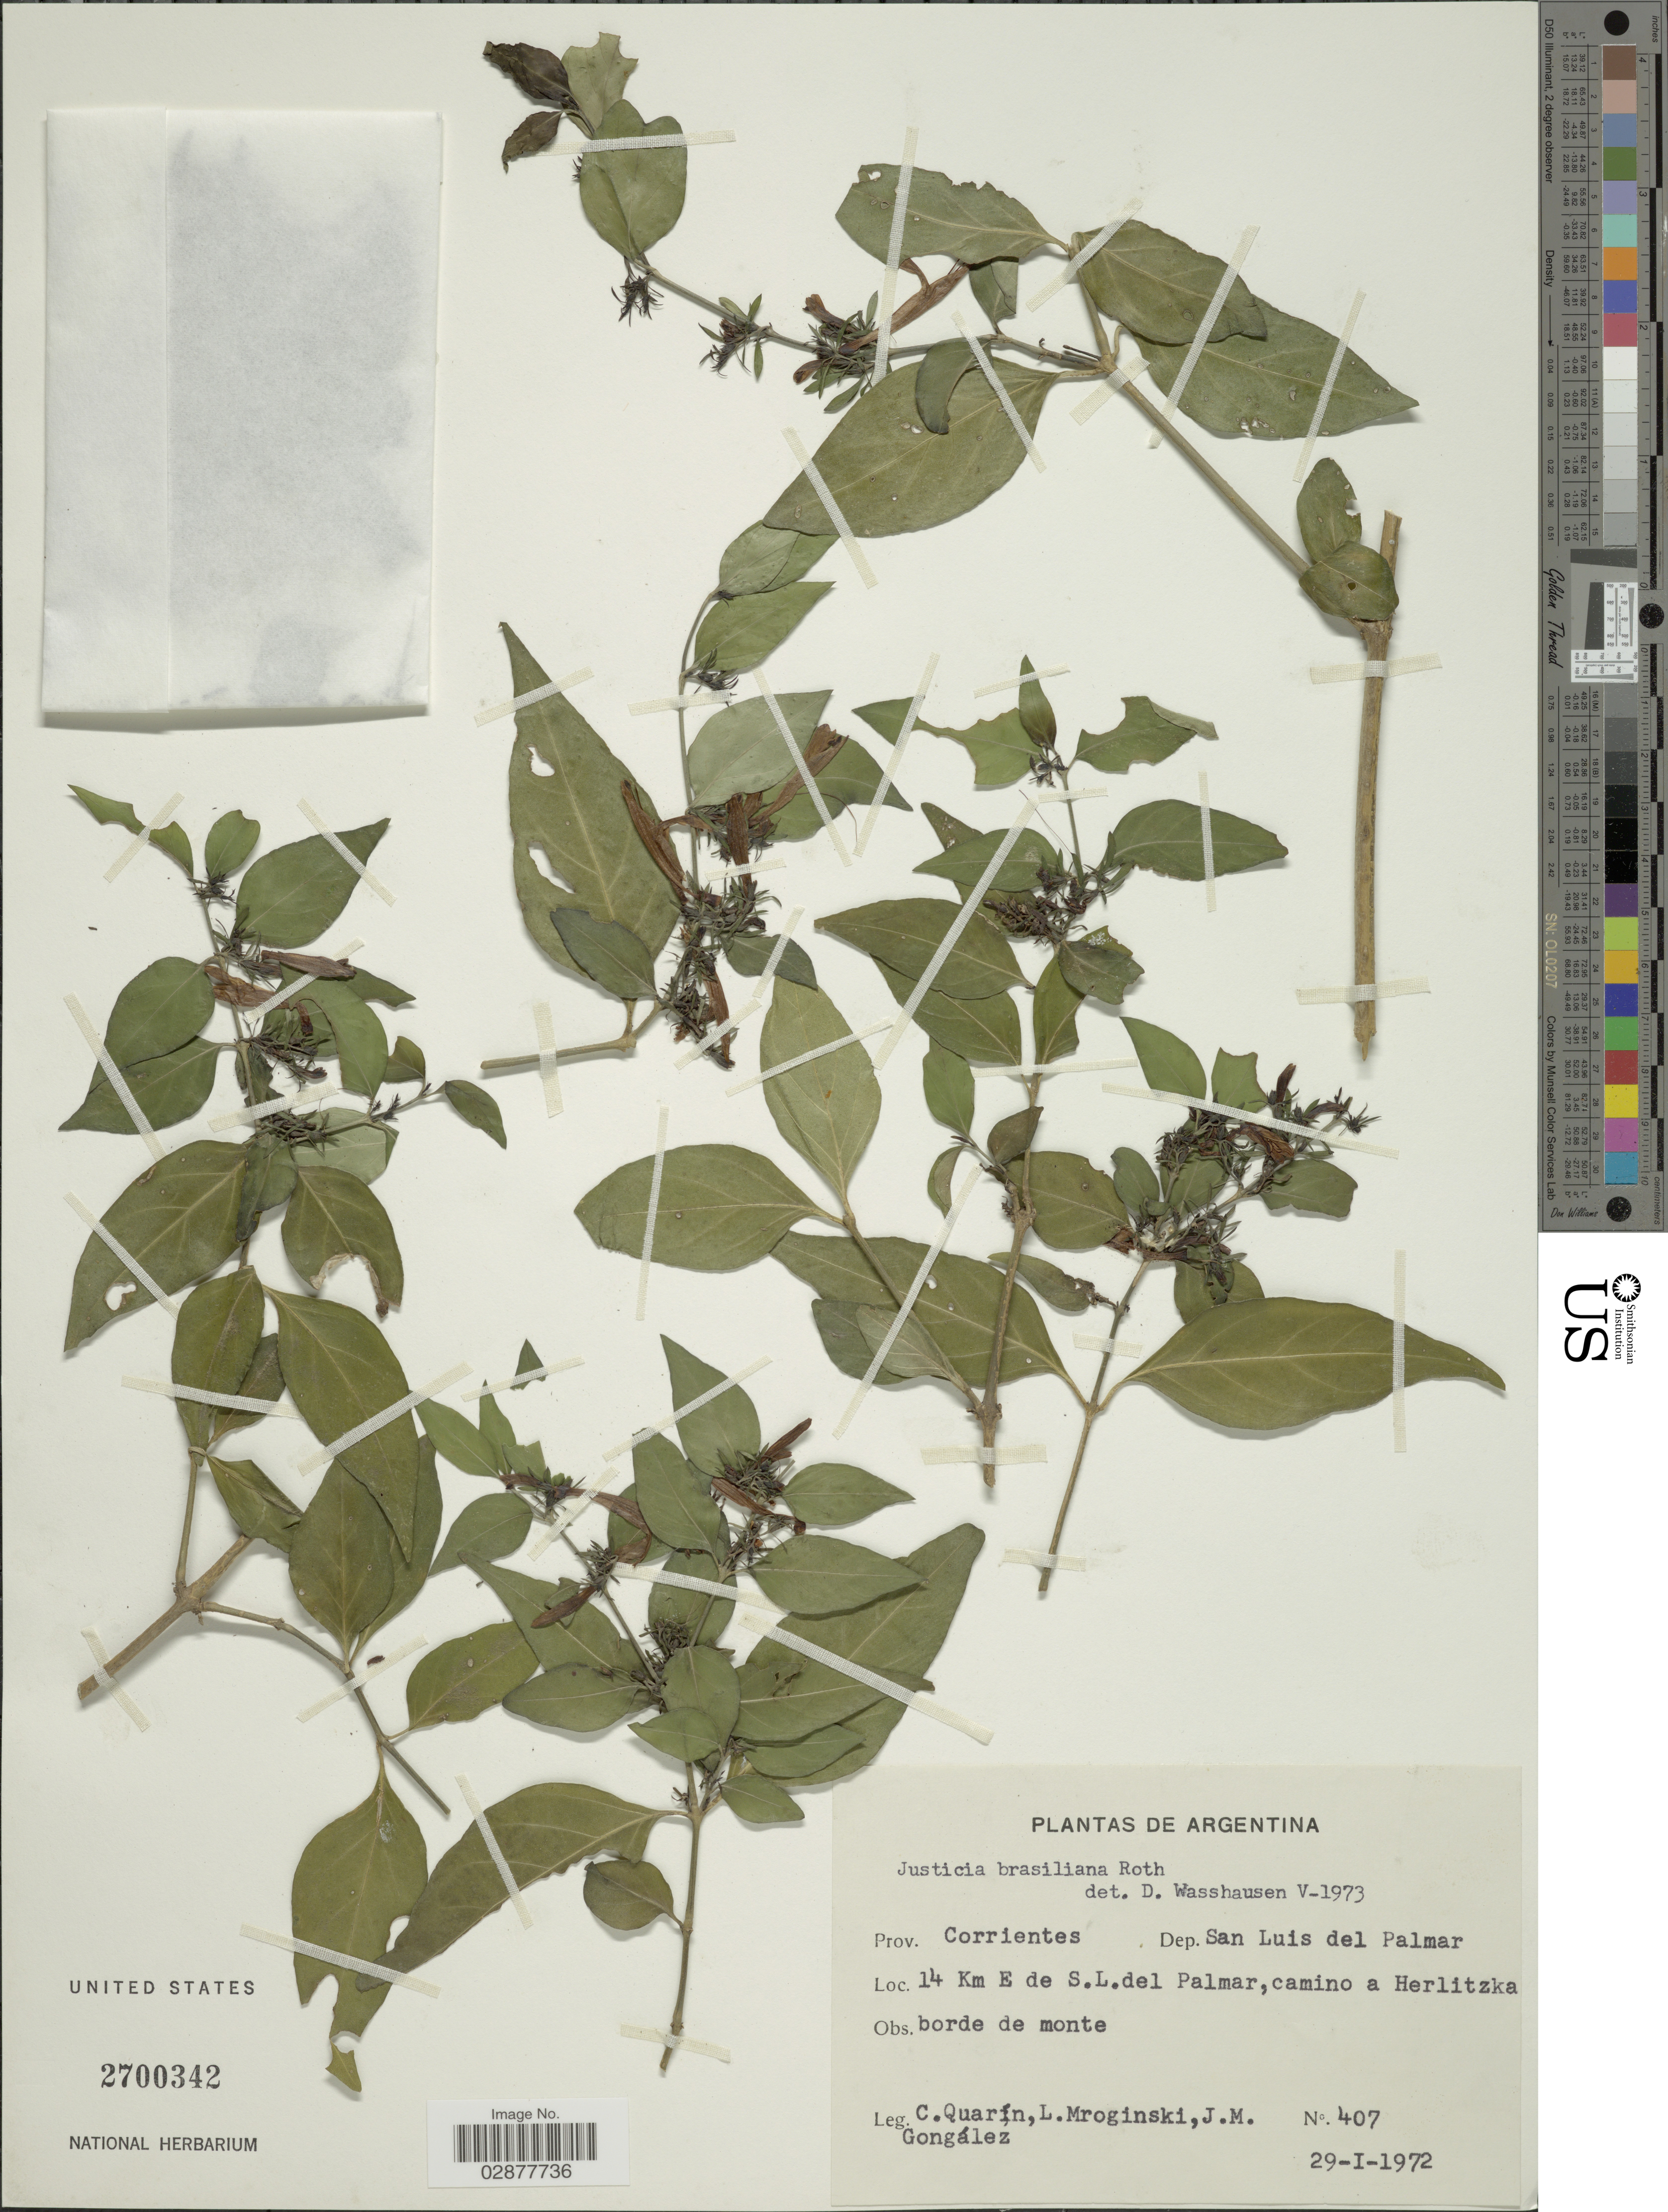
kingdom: Plantae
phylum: Tracheophyta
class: Magnoliopsida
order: Lamiales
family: Acanthaceae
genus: Justicia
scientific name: Justicia brasiliana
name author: Roth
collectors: C. Quarín, L. Mroginski & J. Gongález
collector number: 407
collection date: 1972-01-29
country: Argentina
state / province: Corrientes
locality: Prov. Corrientes, Dep. San Luis del Palmar. 14 Km E de S.L. del Palmar, camino a Herlitzka.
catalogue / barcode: US 2700342